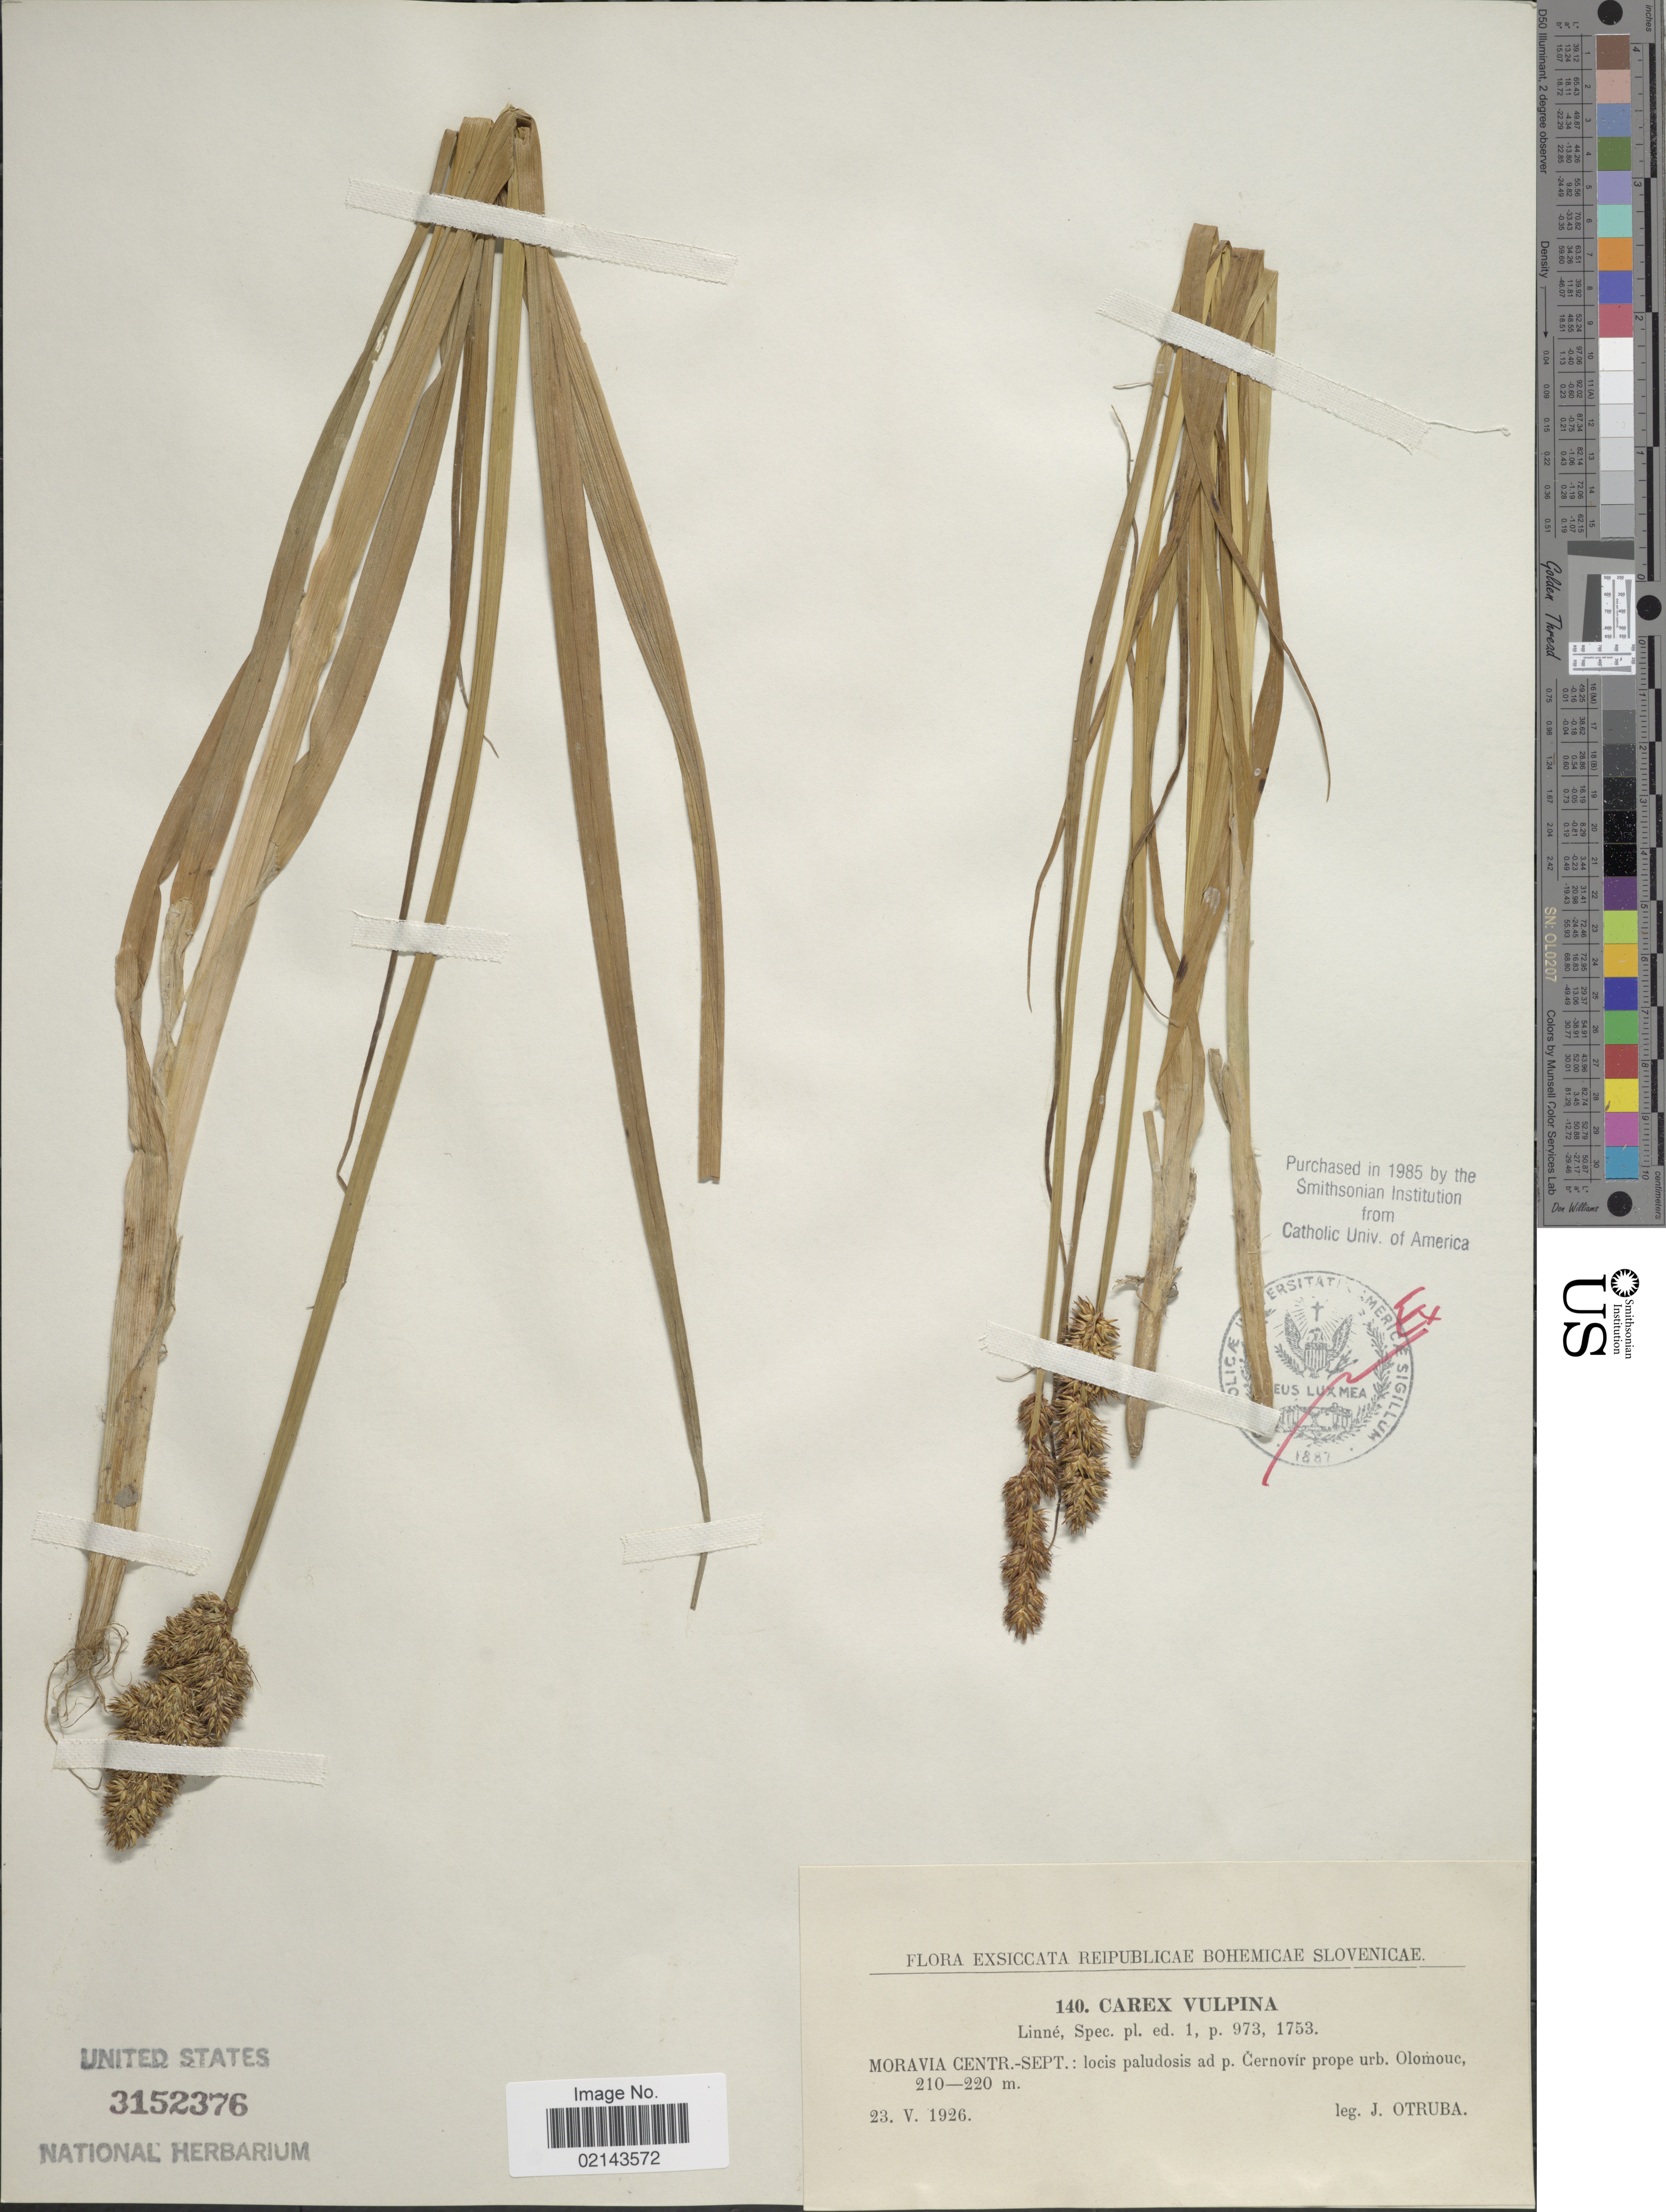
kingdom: Plantae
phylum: Tracheophyta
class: Liliopsida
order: Poales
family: Cyperaceae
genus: Carex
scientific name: Carex vulpina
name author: L.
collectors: J. Otruba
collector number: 140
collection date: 1926-05-23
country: Czechia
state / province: Olomouc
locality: Moravia Centr-Sept: locis paludosis ad p. Cernovir prope urb. Olomouc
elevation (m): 210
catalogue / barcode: US 3152376